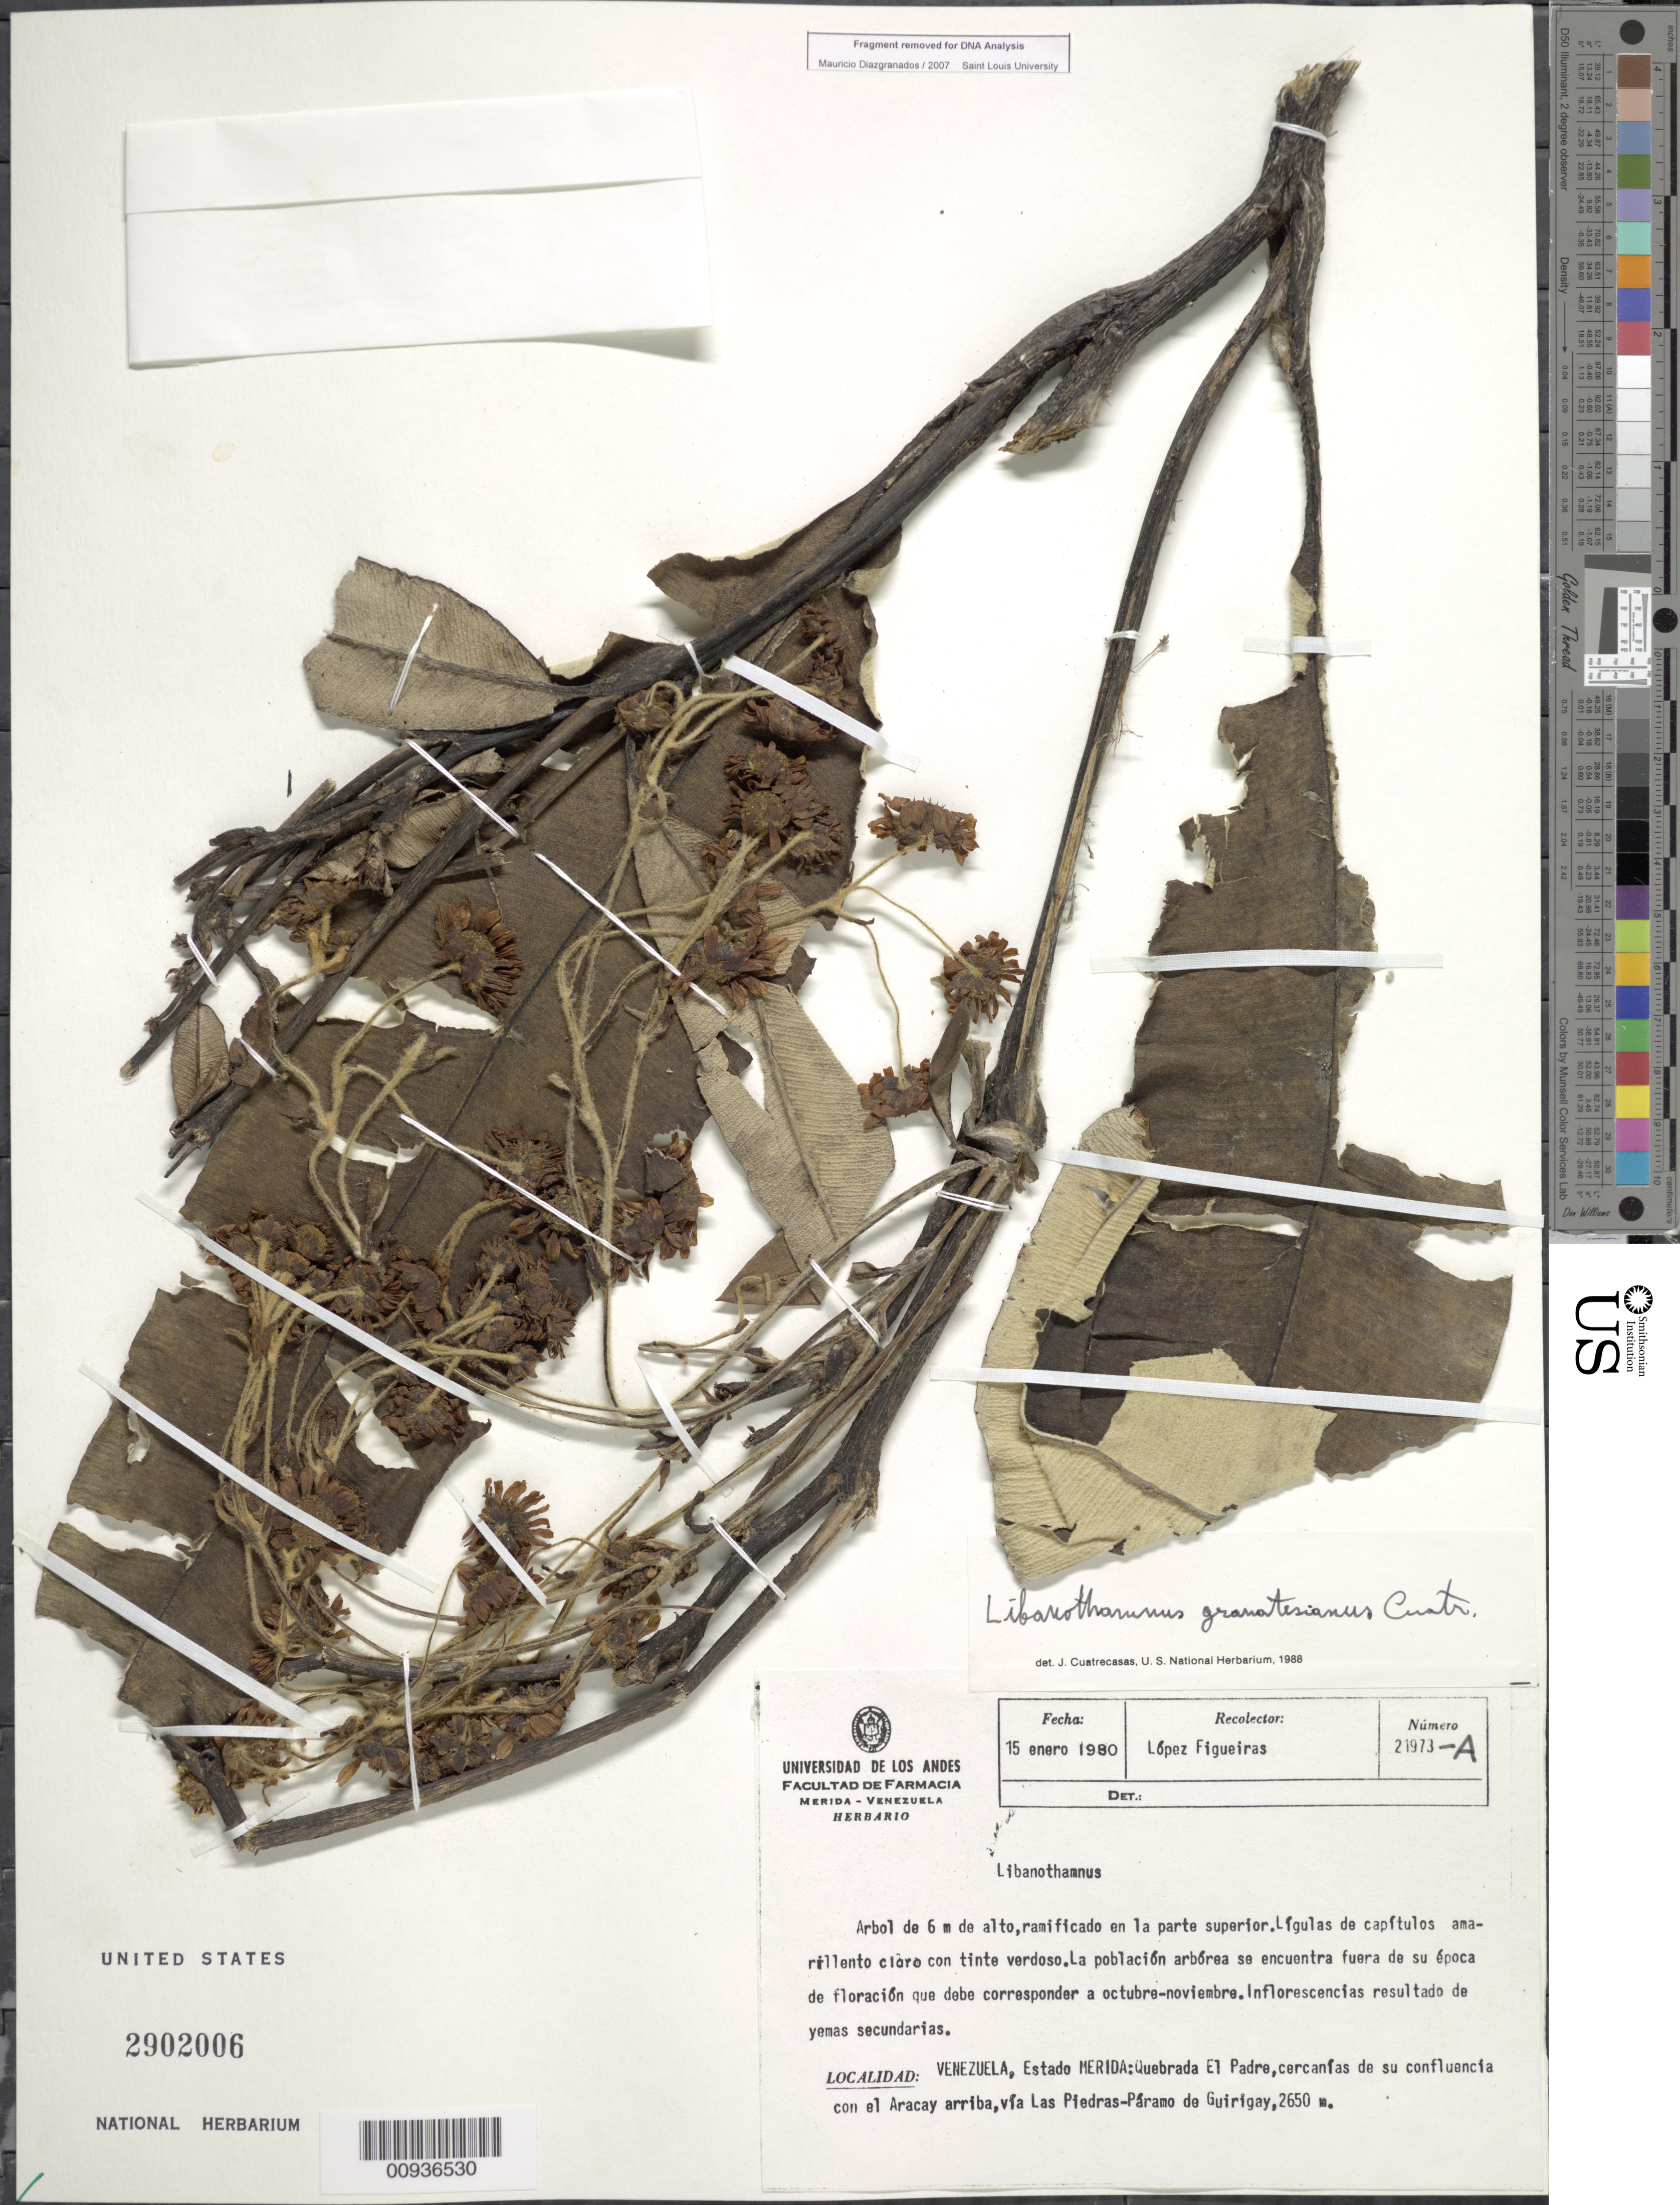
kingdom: Plantae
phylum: Tracheophyta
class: Magnoliopsida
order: Asterales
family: Asteraceae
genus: Libanothamnus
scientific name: Libanothamnus banksiifolius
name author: (Sch. Bip. & Ettingsh.) Cuatrec.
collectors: M. López Figueiras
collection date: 1980-01-15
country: Venezuela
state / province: Mérida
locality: Páramo de Guirigay. A lo largo de la quebrada del Padre, entre Cañaveral y el Páramo del mismo, cuenca del Aracay arriba. Vía Las Piedras-Páramo de Guirigay.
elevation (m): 2650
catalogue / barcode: US 2902006